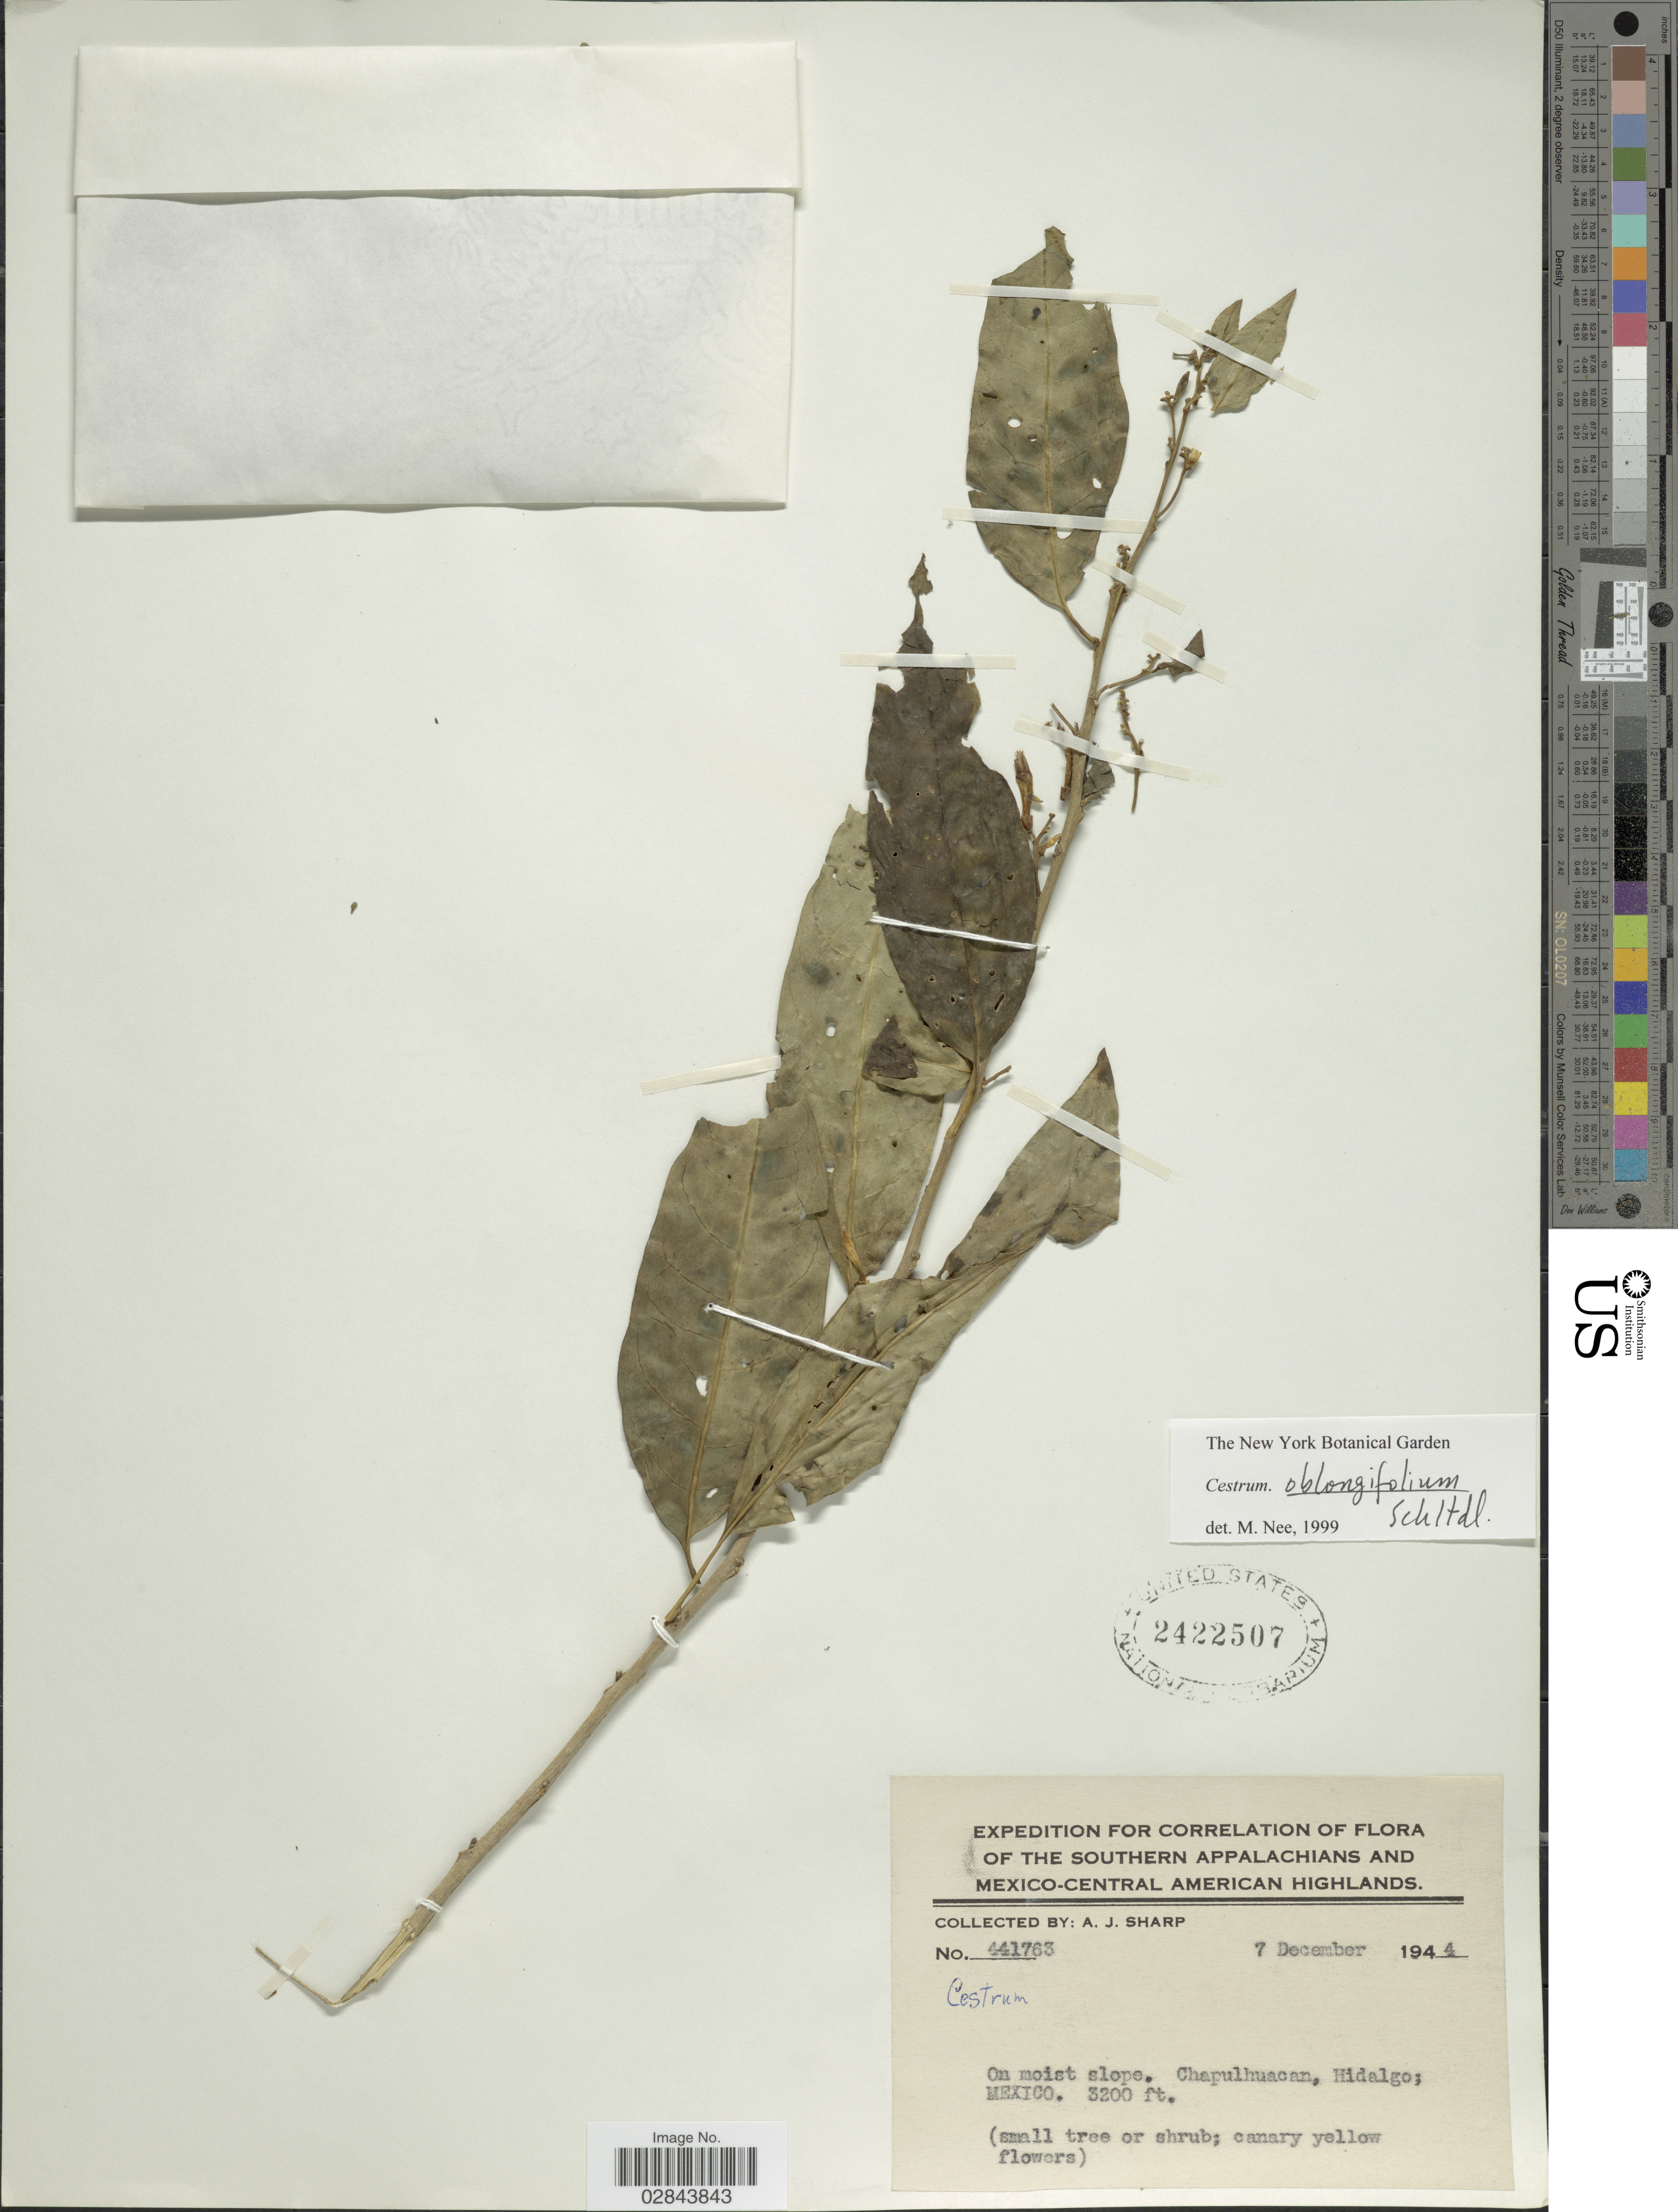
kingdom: Plantae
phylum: Tracheophyta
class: Magnoliopsida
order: Solanales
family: Solanaceae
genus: Cestrum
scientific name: Cestrum oblongifolium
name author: Schltdl.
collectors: A. J. Sharp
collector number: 441763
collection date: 1944-12-07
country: Mexico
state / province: Hidalgo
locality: Chapulhuacan. The Southern Appalachians and Mexico-Central American Highlands.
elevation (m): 975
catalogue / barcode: US 2422507